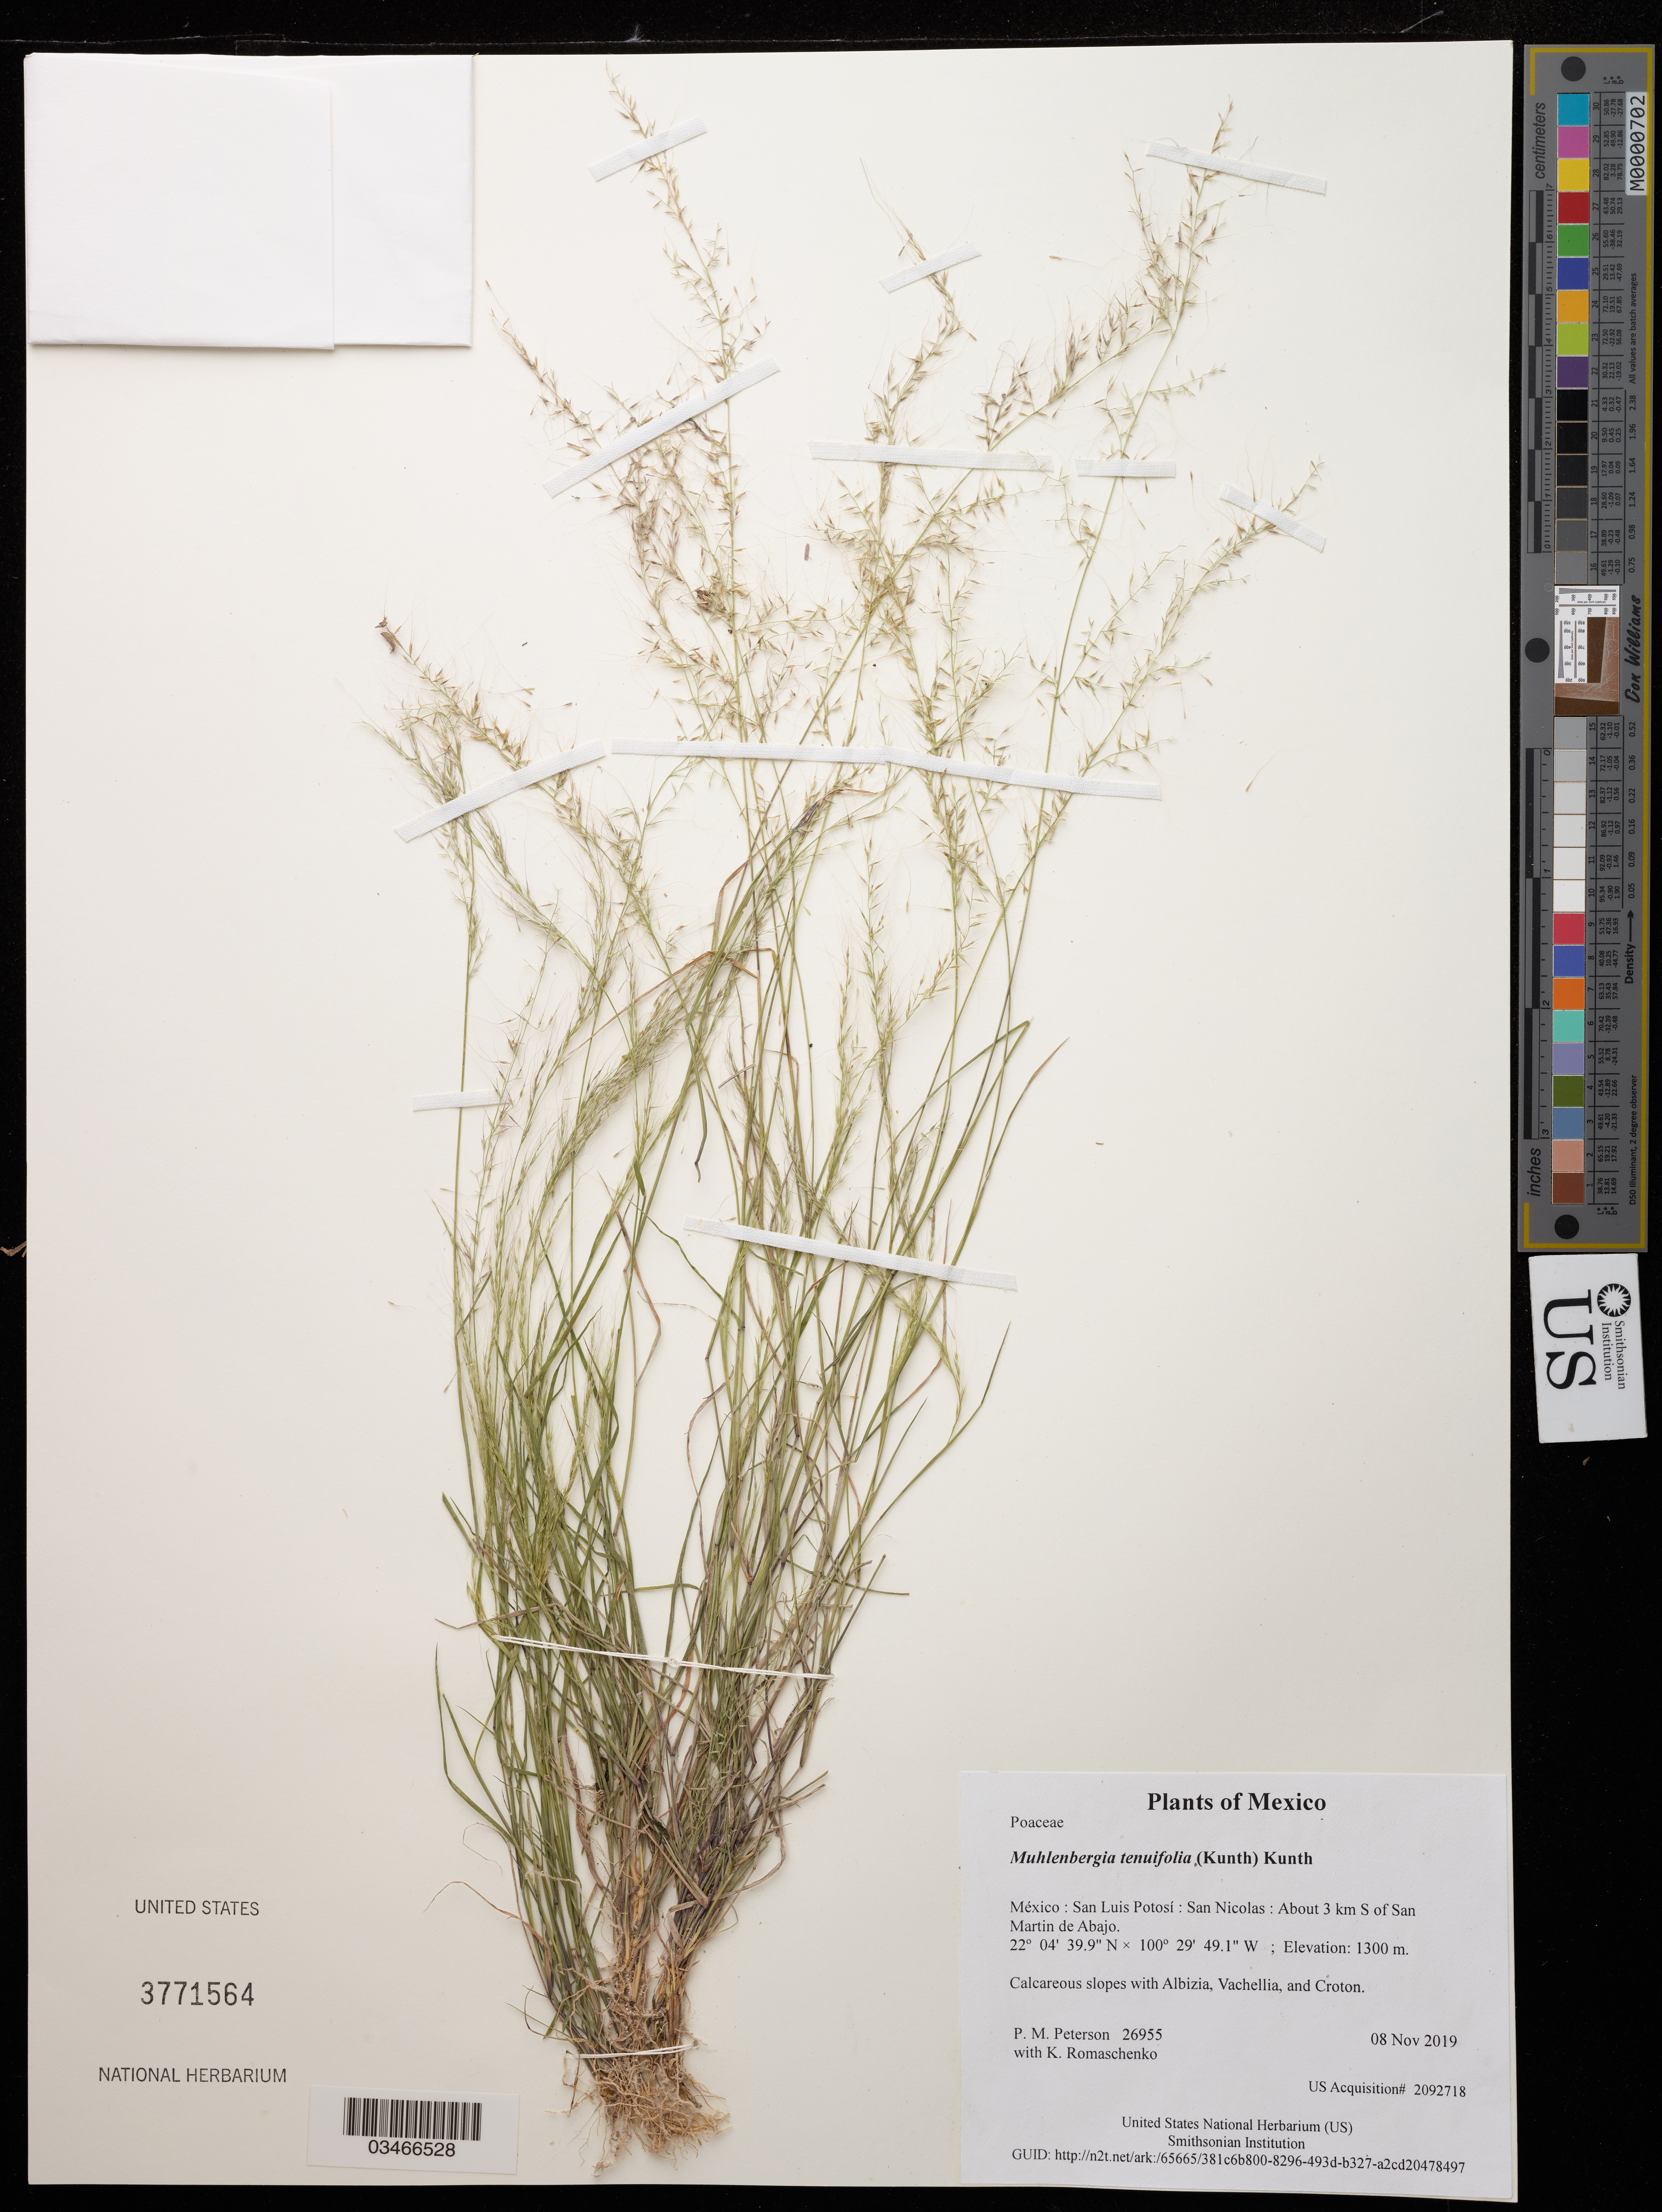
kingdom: Plantae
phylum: Tracheophyta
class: Liliopsida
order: Poales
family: Poaceae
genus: Muhlenbergia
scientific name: Muhlenbergia tenuifolia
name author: (Kunth) Kunth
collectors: P. M. Peterson & K. Romaschenko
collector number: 26955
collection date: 2019-11-08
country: México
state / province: San Luis Potosí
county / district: San Nicolas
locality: About 3 km S of San Martin de Abajo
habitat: Calcareous slopes with Albizia, Vachellia, and Croton.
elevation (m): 1300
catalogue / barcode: US 3771564